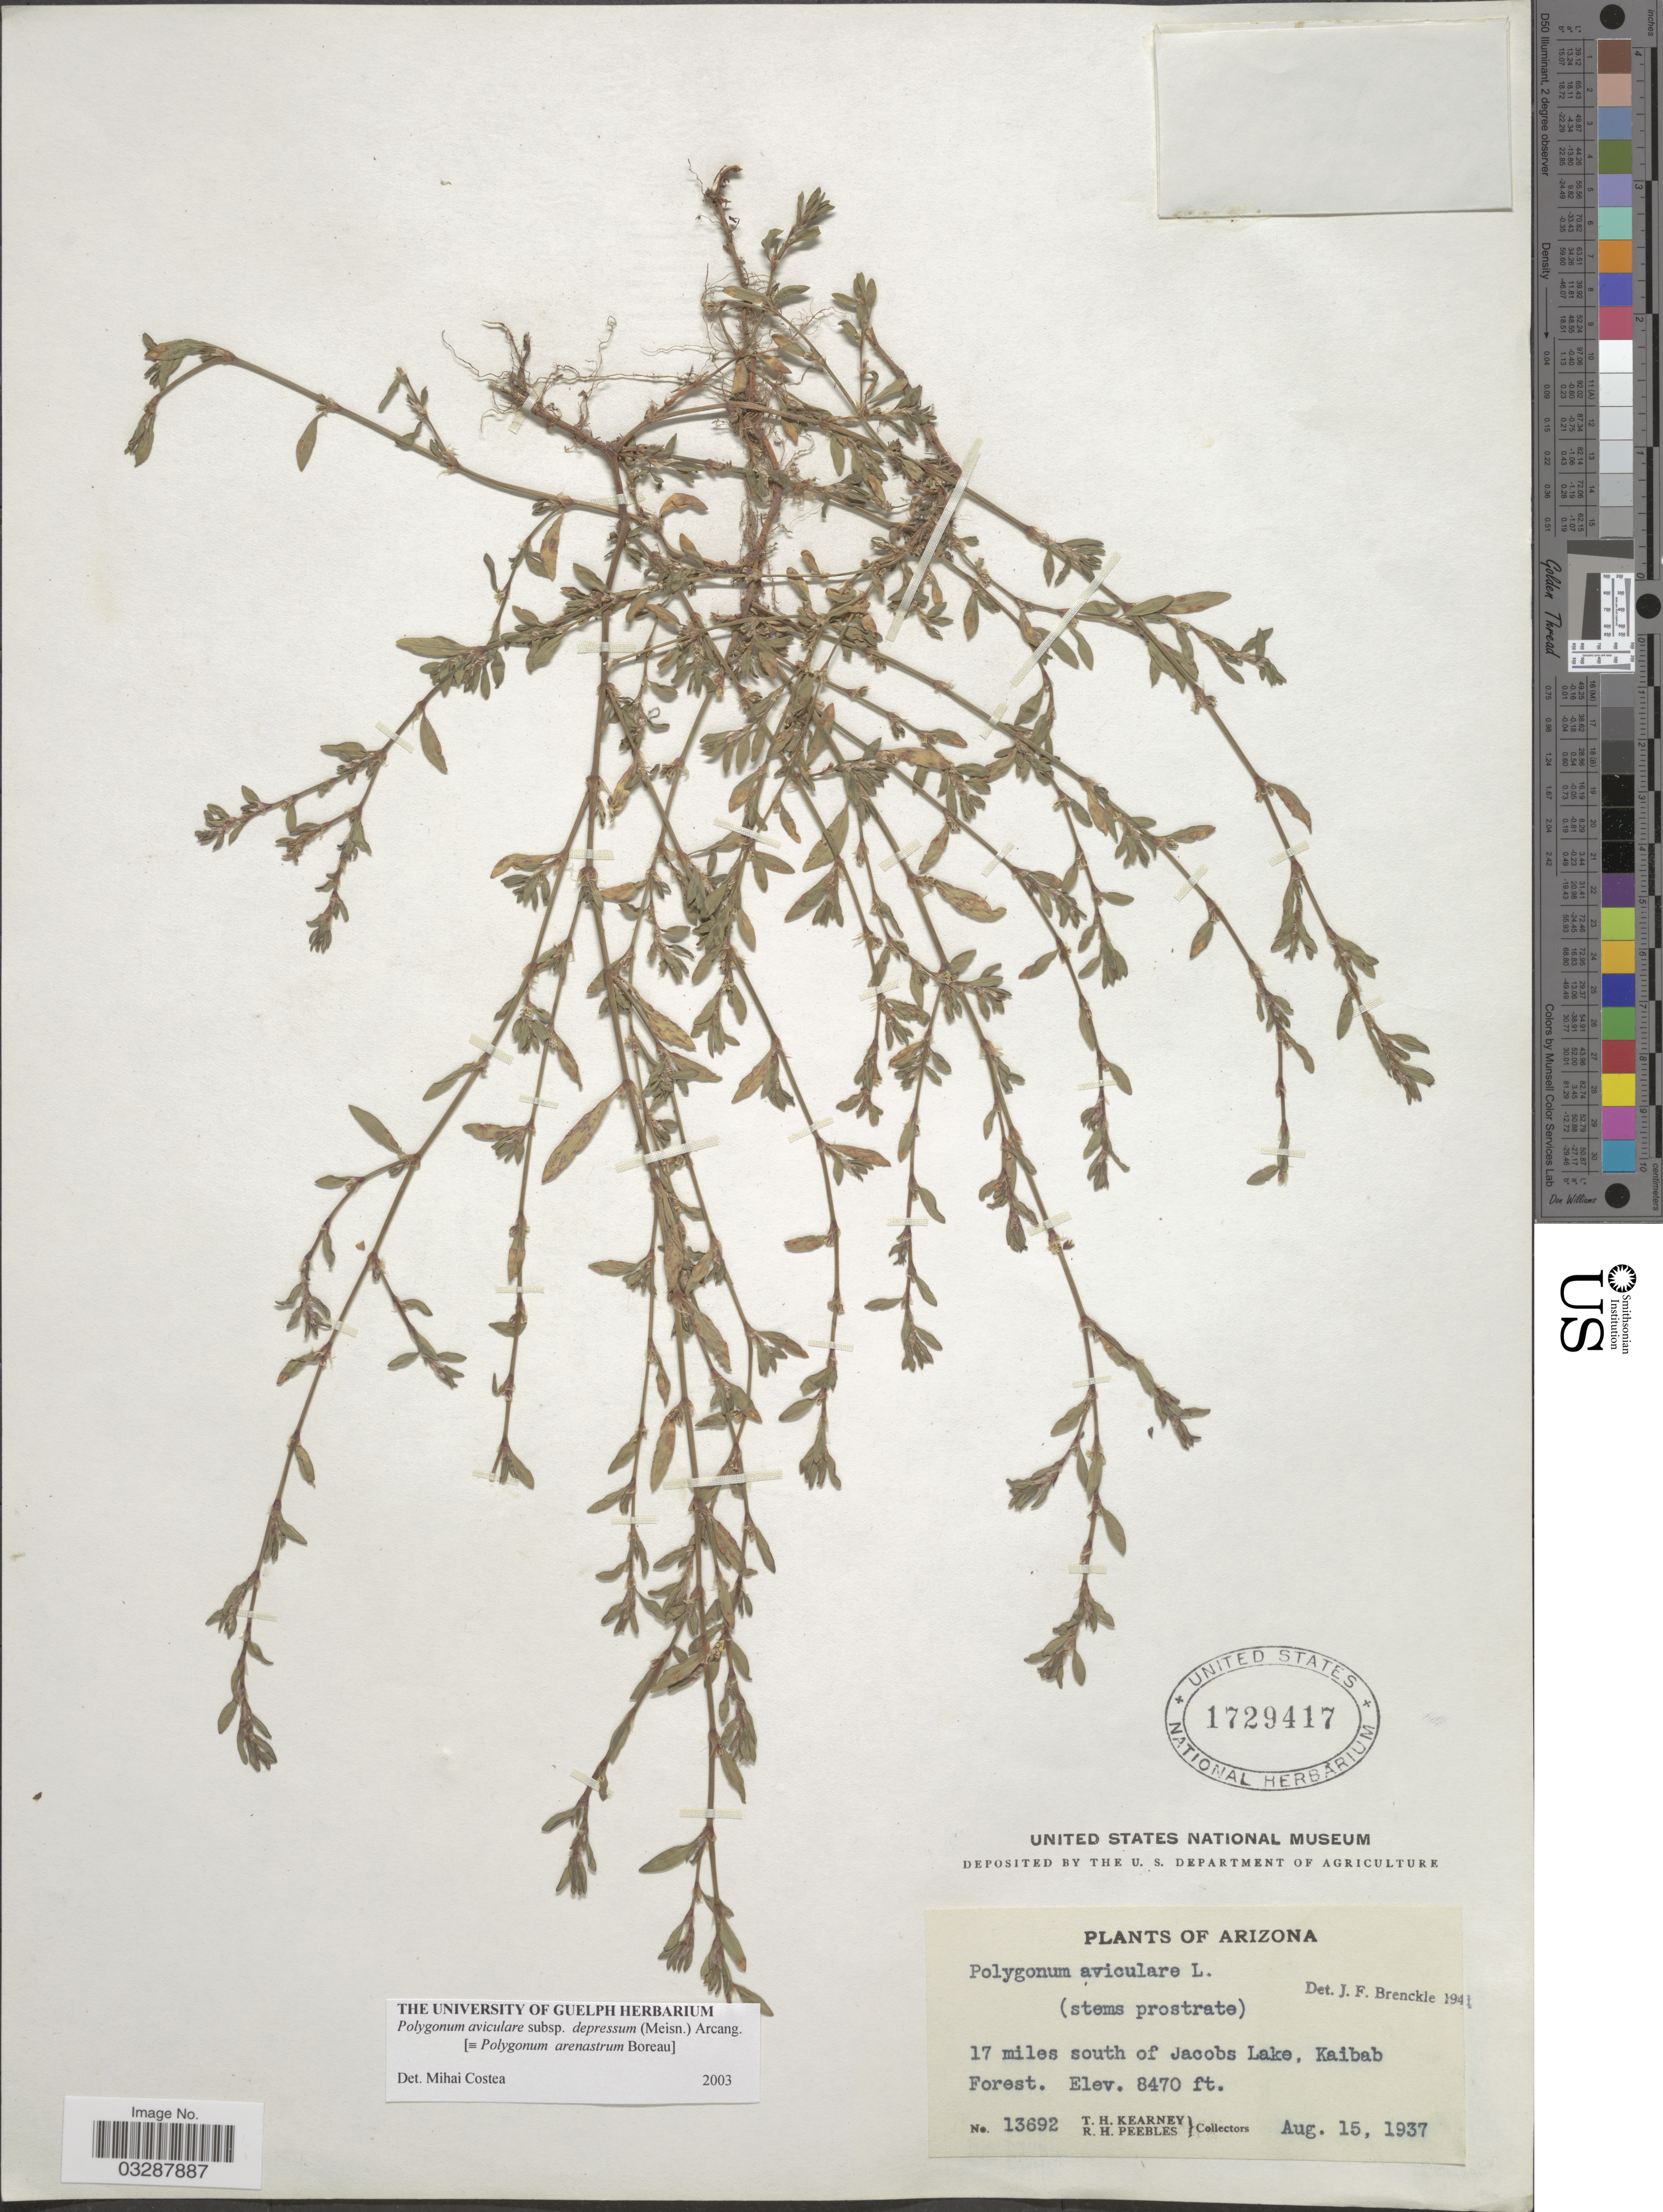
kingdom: Plantae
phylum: Tracheophyta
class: Magnoliopsida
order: Caryophyllales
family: Polygonaceae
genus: Polygonum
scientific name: Polygonum aviculare subsp. depressum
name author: (Meisn.) Arcang.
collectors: T. H. Kearney & R. H. Peebles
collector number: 13692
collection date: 1937-08-15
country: United States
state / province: Arizona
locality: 17 miles south of Jacobs Lake, Kaibab Forest.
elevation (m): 2582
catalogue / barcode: US 1729417